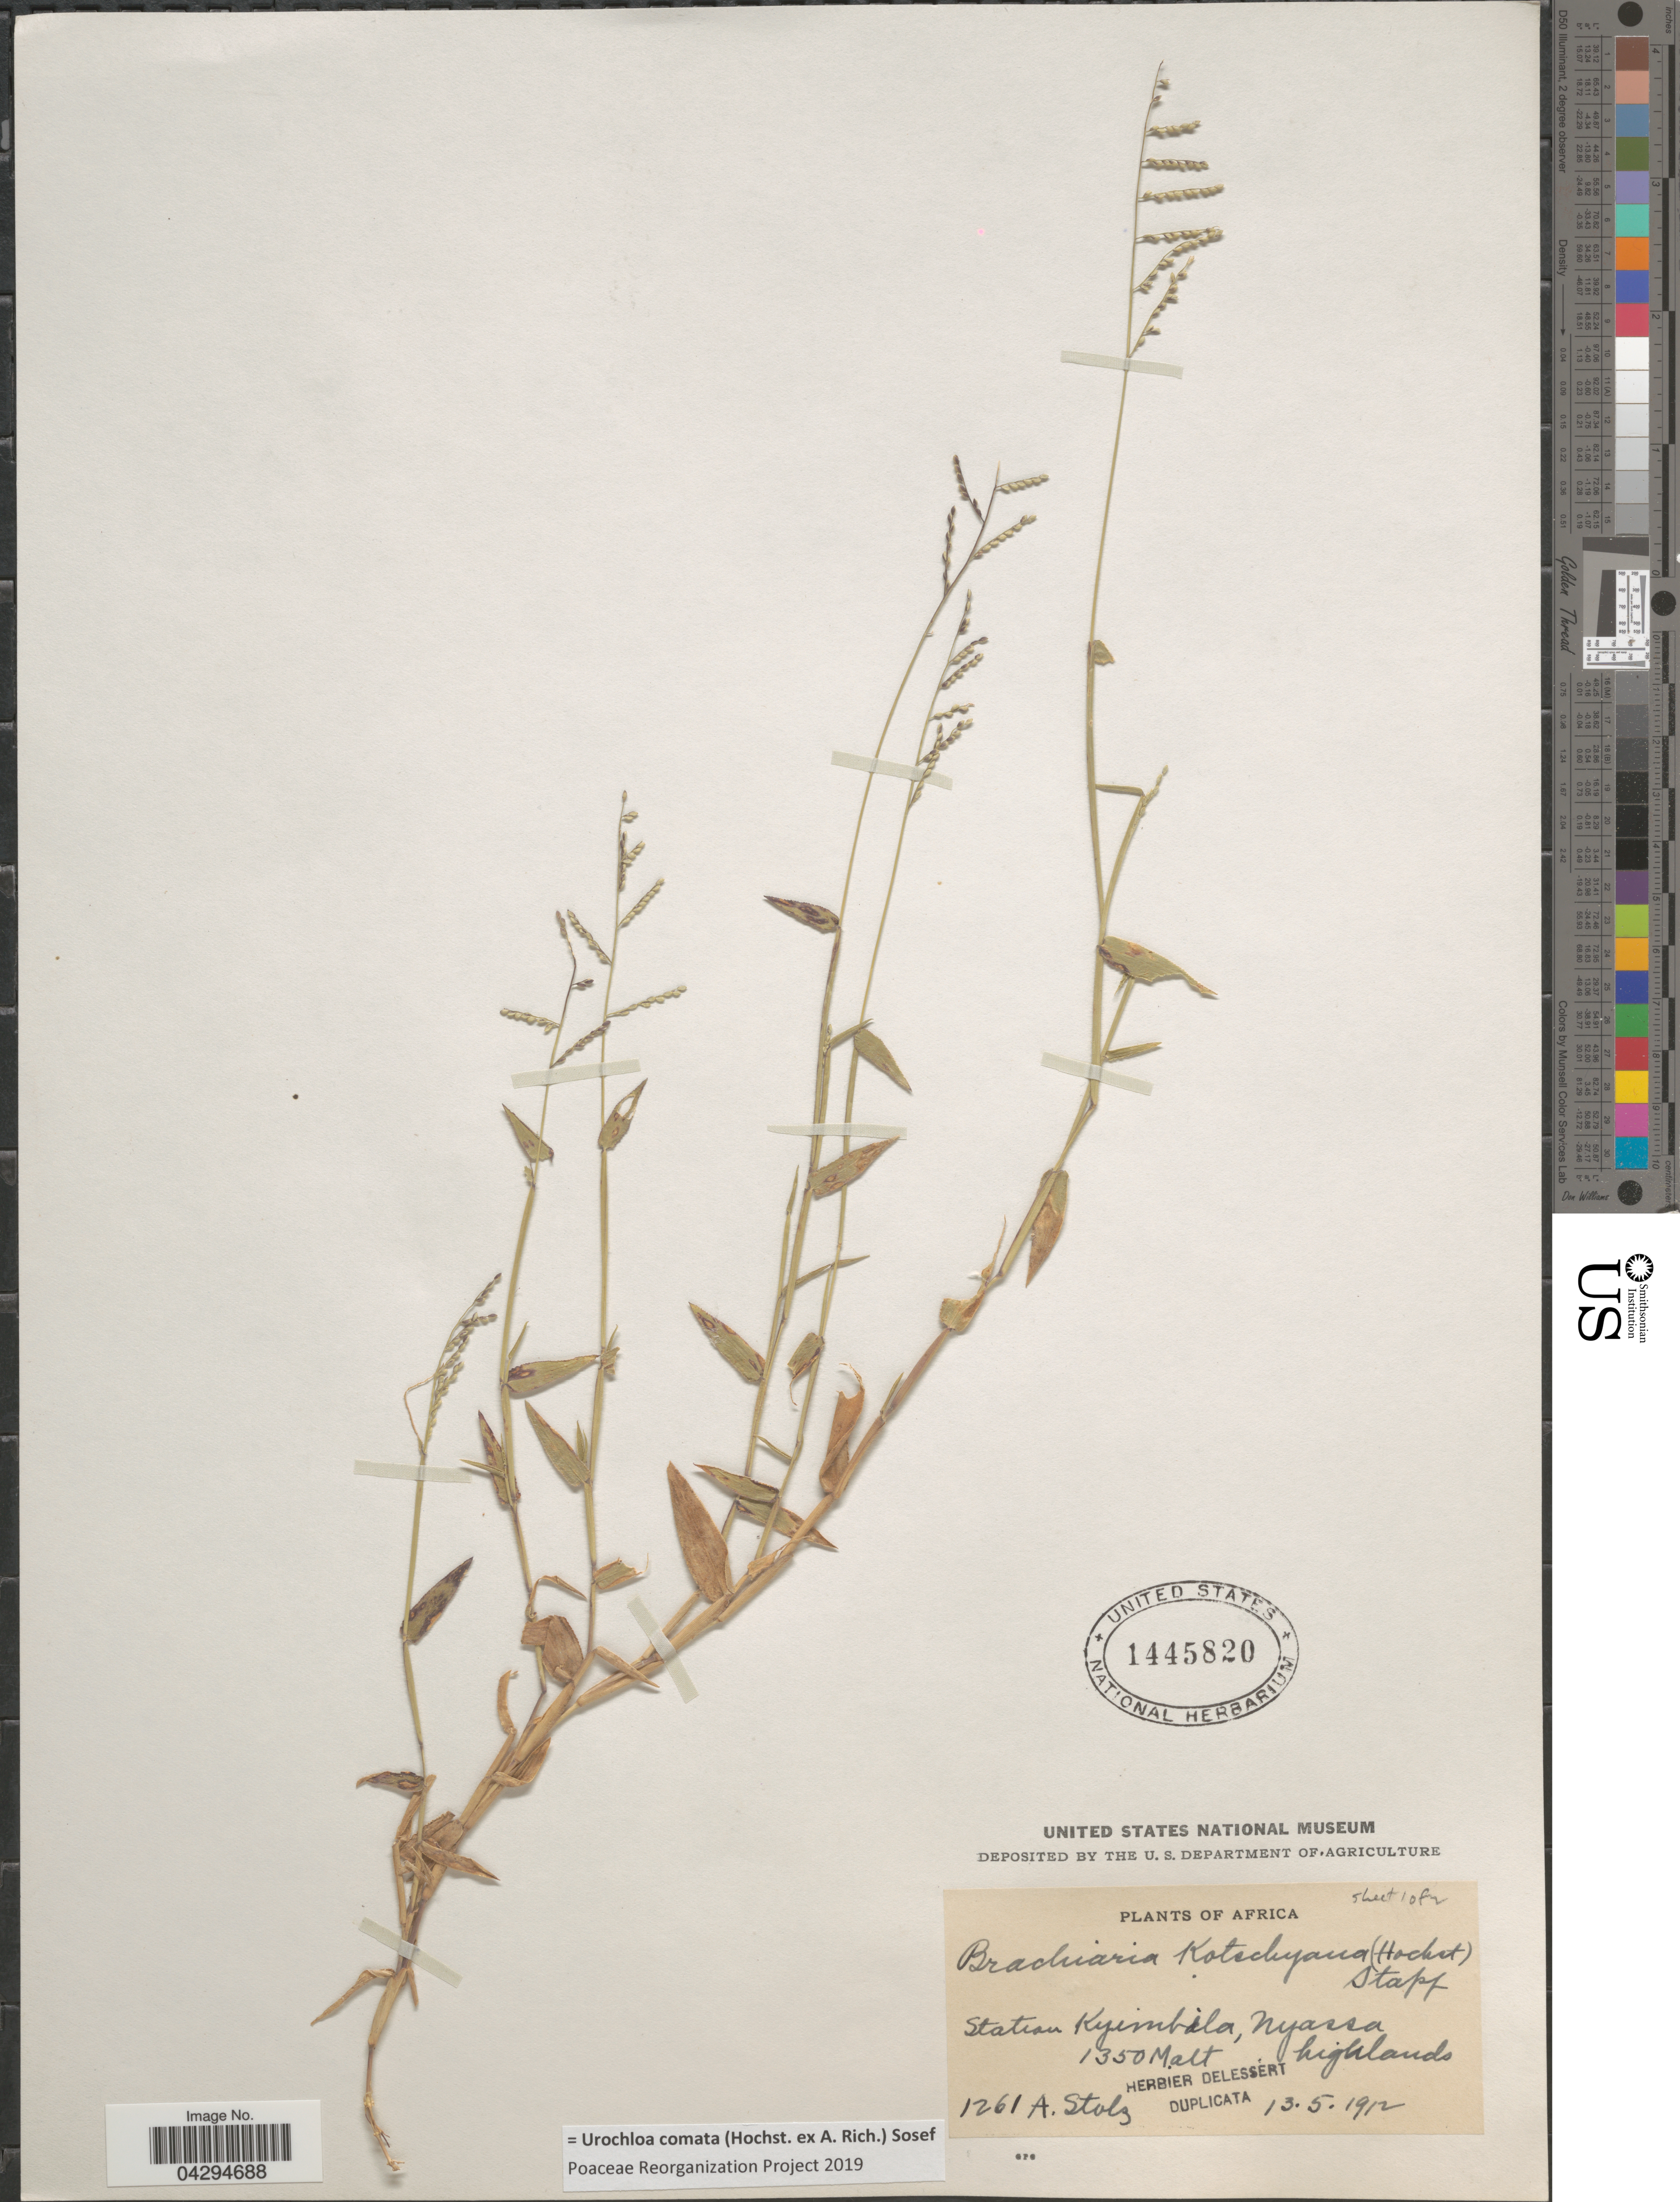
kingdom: Plantae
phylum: Tracheophyta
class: Liliopsida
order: Poales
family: Poaceae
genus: Urochloa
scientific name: Urochloa comata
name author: (Hochst. ex A. Rich.) Sosef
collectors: A. Stolz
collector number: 1261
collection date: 1912-05-13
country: Tanzania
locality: Station Kyimbila, Nyassa highlands.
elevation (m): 1350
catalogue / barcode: US 1445820